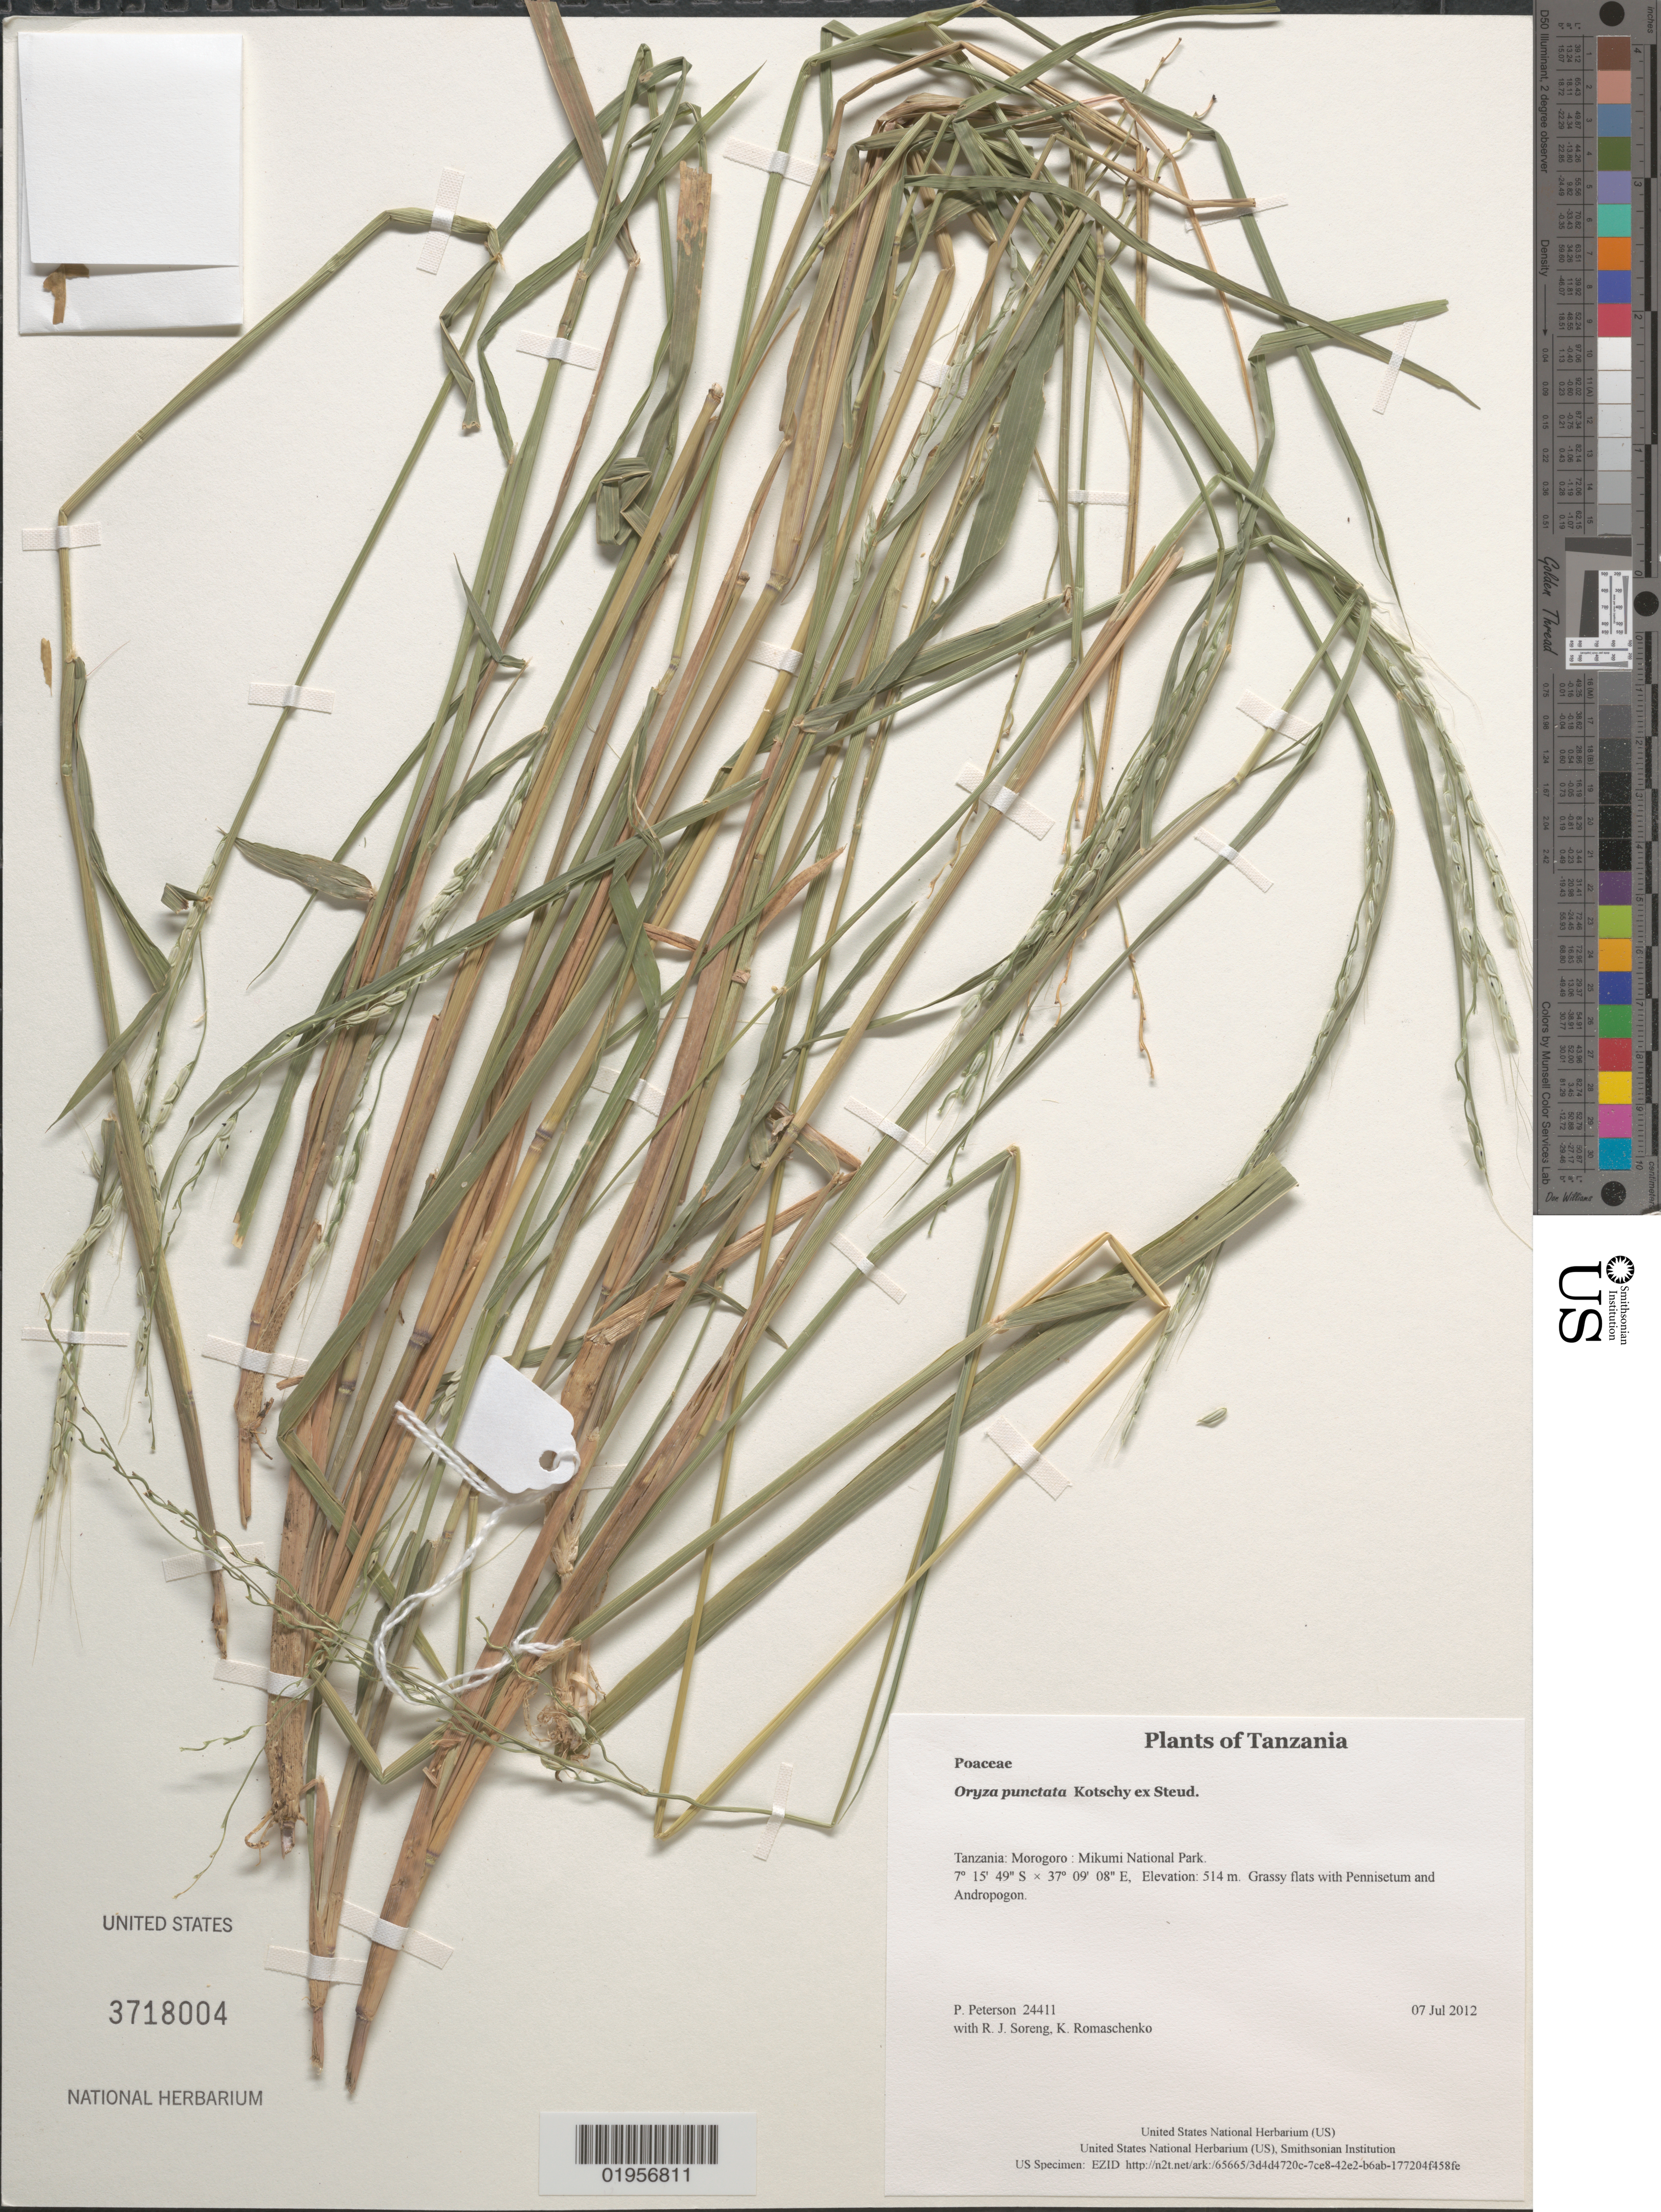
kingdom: Plantae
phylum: Tracheophyta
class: Liliopsida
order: Poales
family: Poaceae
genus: Oryza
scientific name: Oryza punctata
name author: Kotschy ex Steud.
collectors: P. M. Peterson, R. J. Soreng & K. Romaschenko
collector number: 24411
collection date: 2012-07-07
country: Tanzania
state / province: Morogoro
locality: Mikumi National Park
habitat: Grassy flats with Pennisetum and Andropogon.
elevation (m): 514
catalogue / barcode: US 3718004